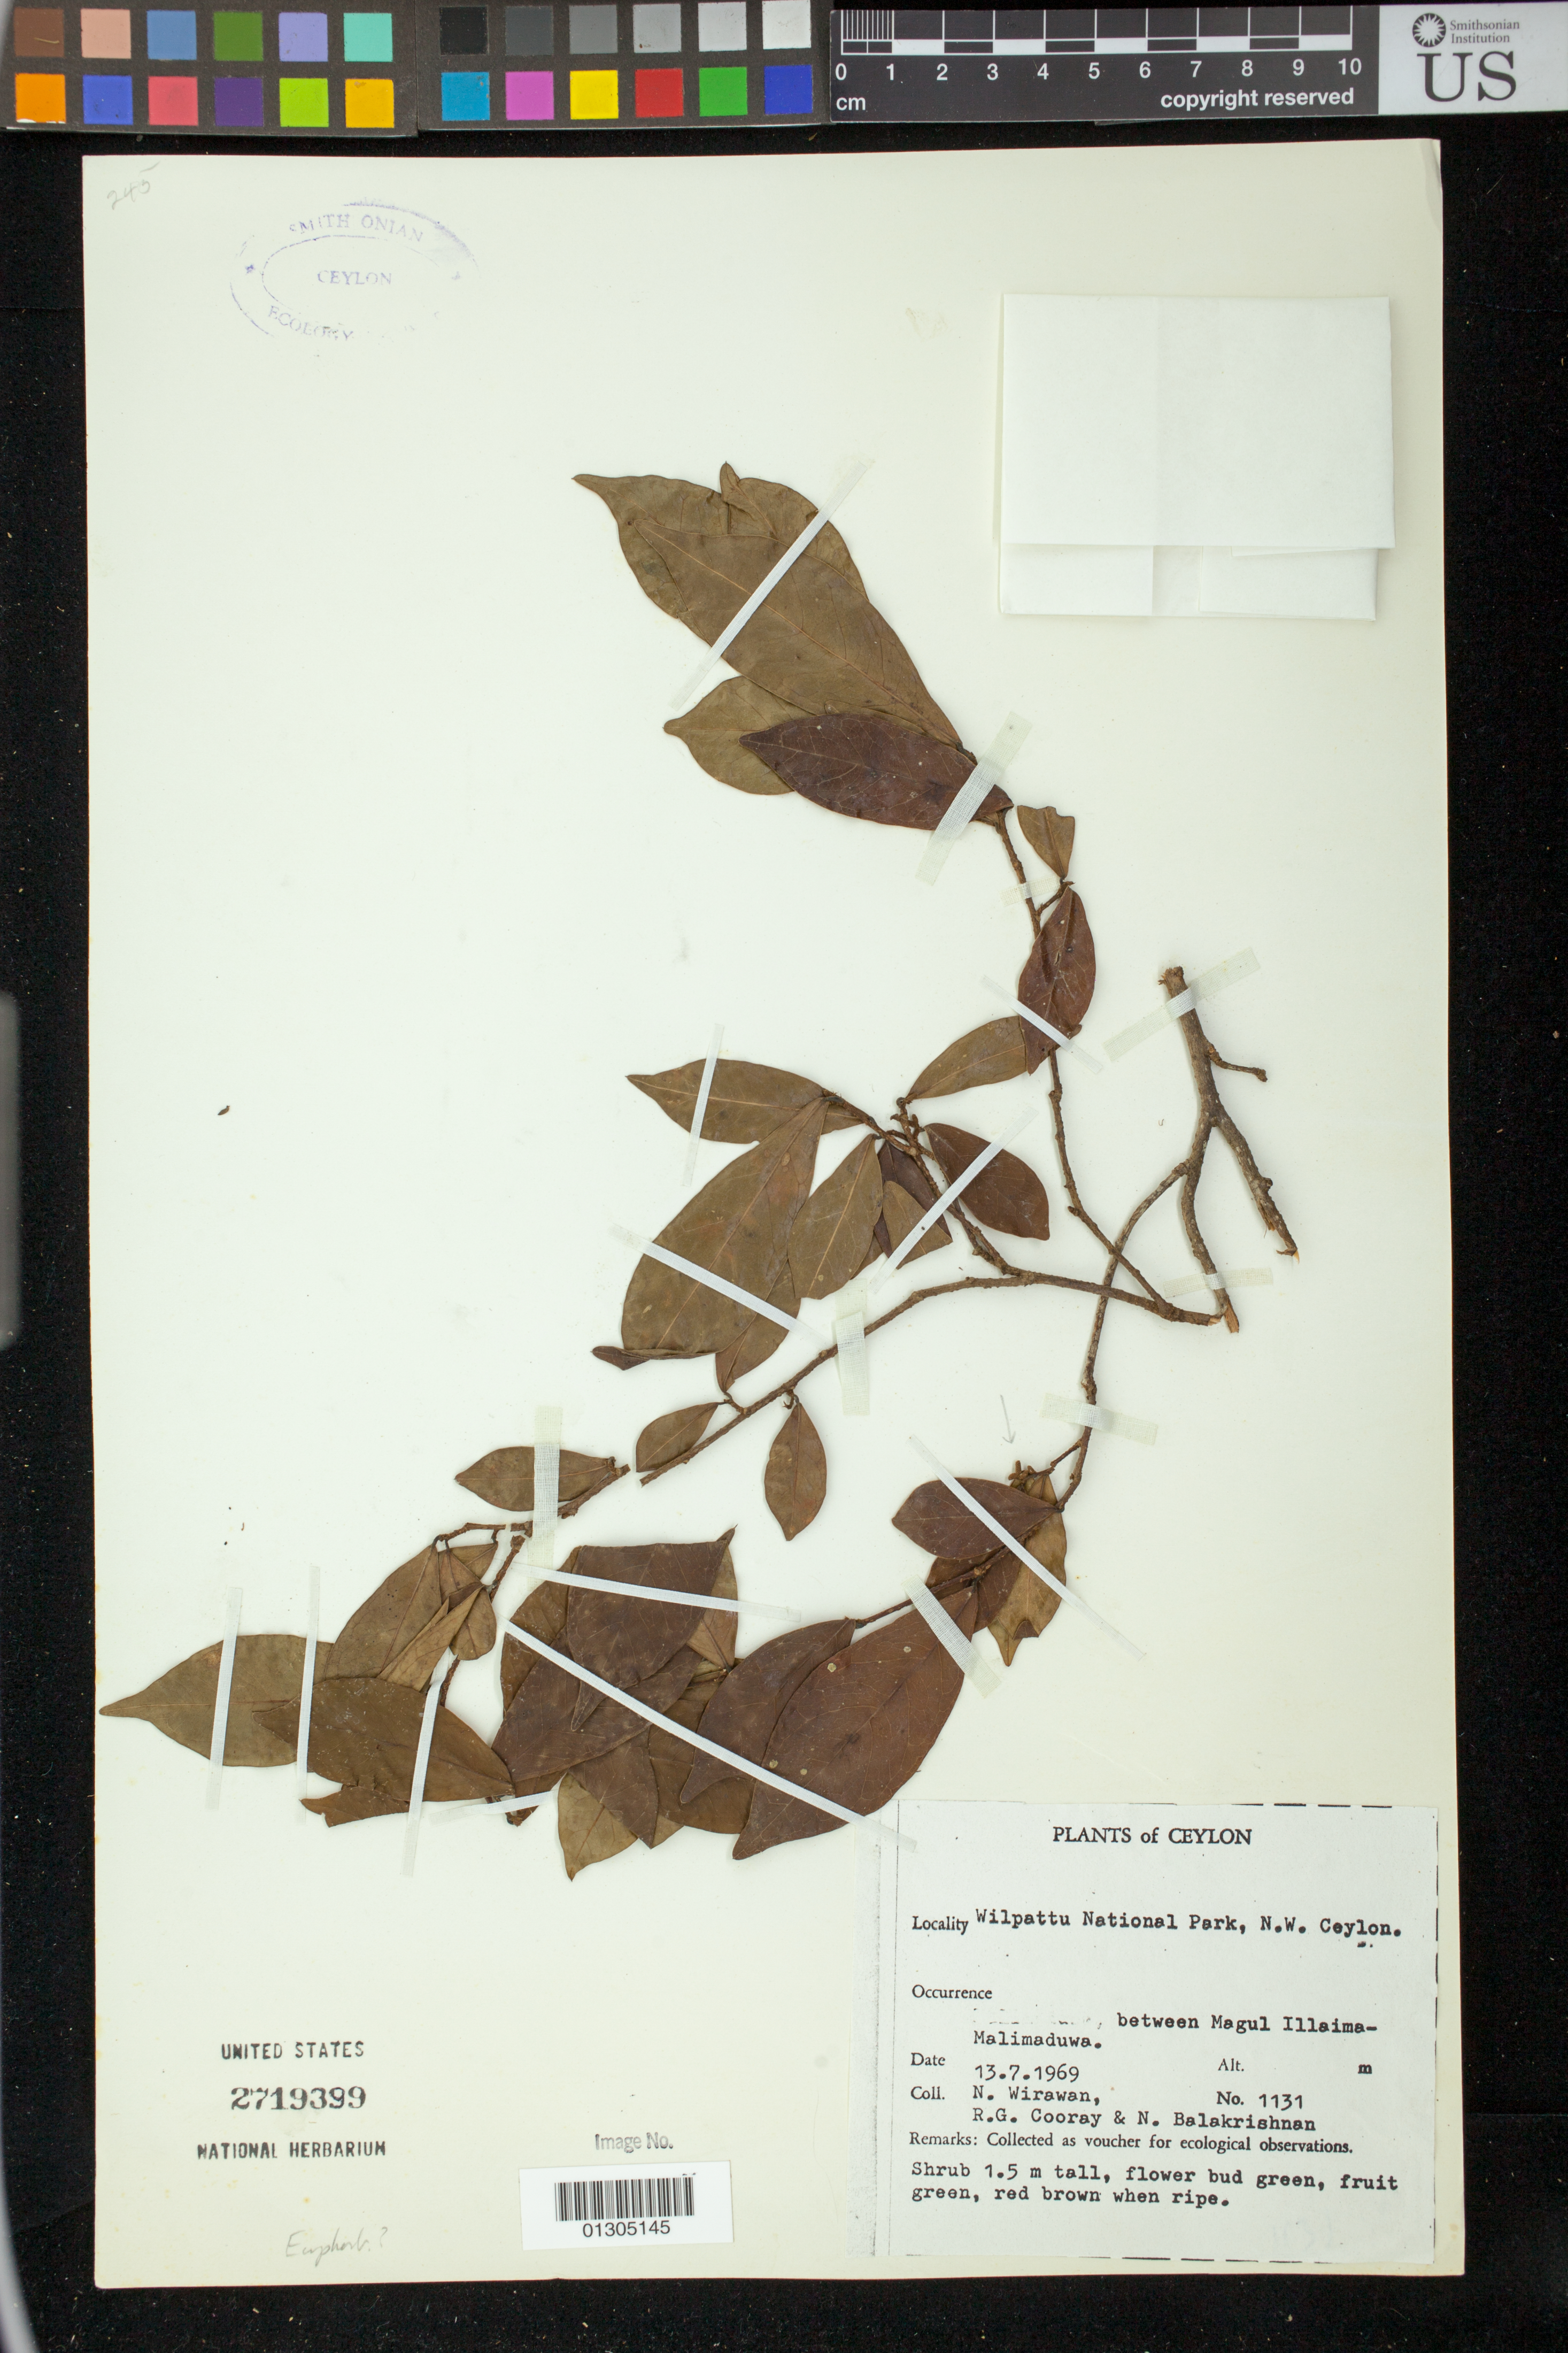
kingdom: Plantae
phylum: Tracheophyta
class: Magnoliopsida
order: Malpighiales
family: Euphorbiaceae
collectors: N. Wirawan, R. Cooray & N. Balakrishnan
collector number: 1131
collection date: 1969-07-13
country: Sri Lanka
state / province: North Western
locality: Wilpattu National Park, N.W.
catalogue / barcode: US 2719399